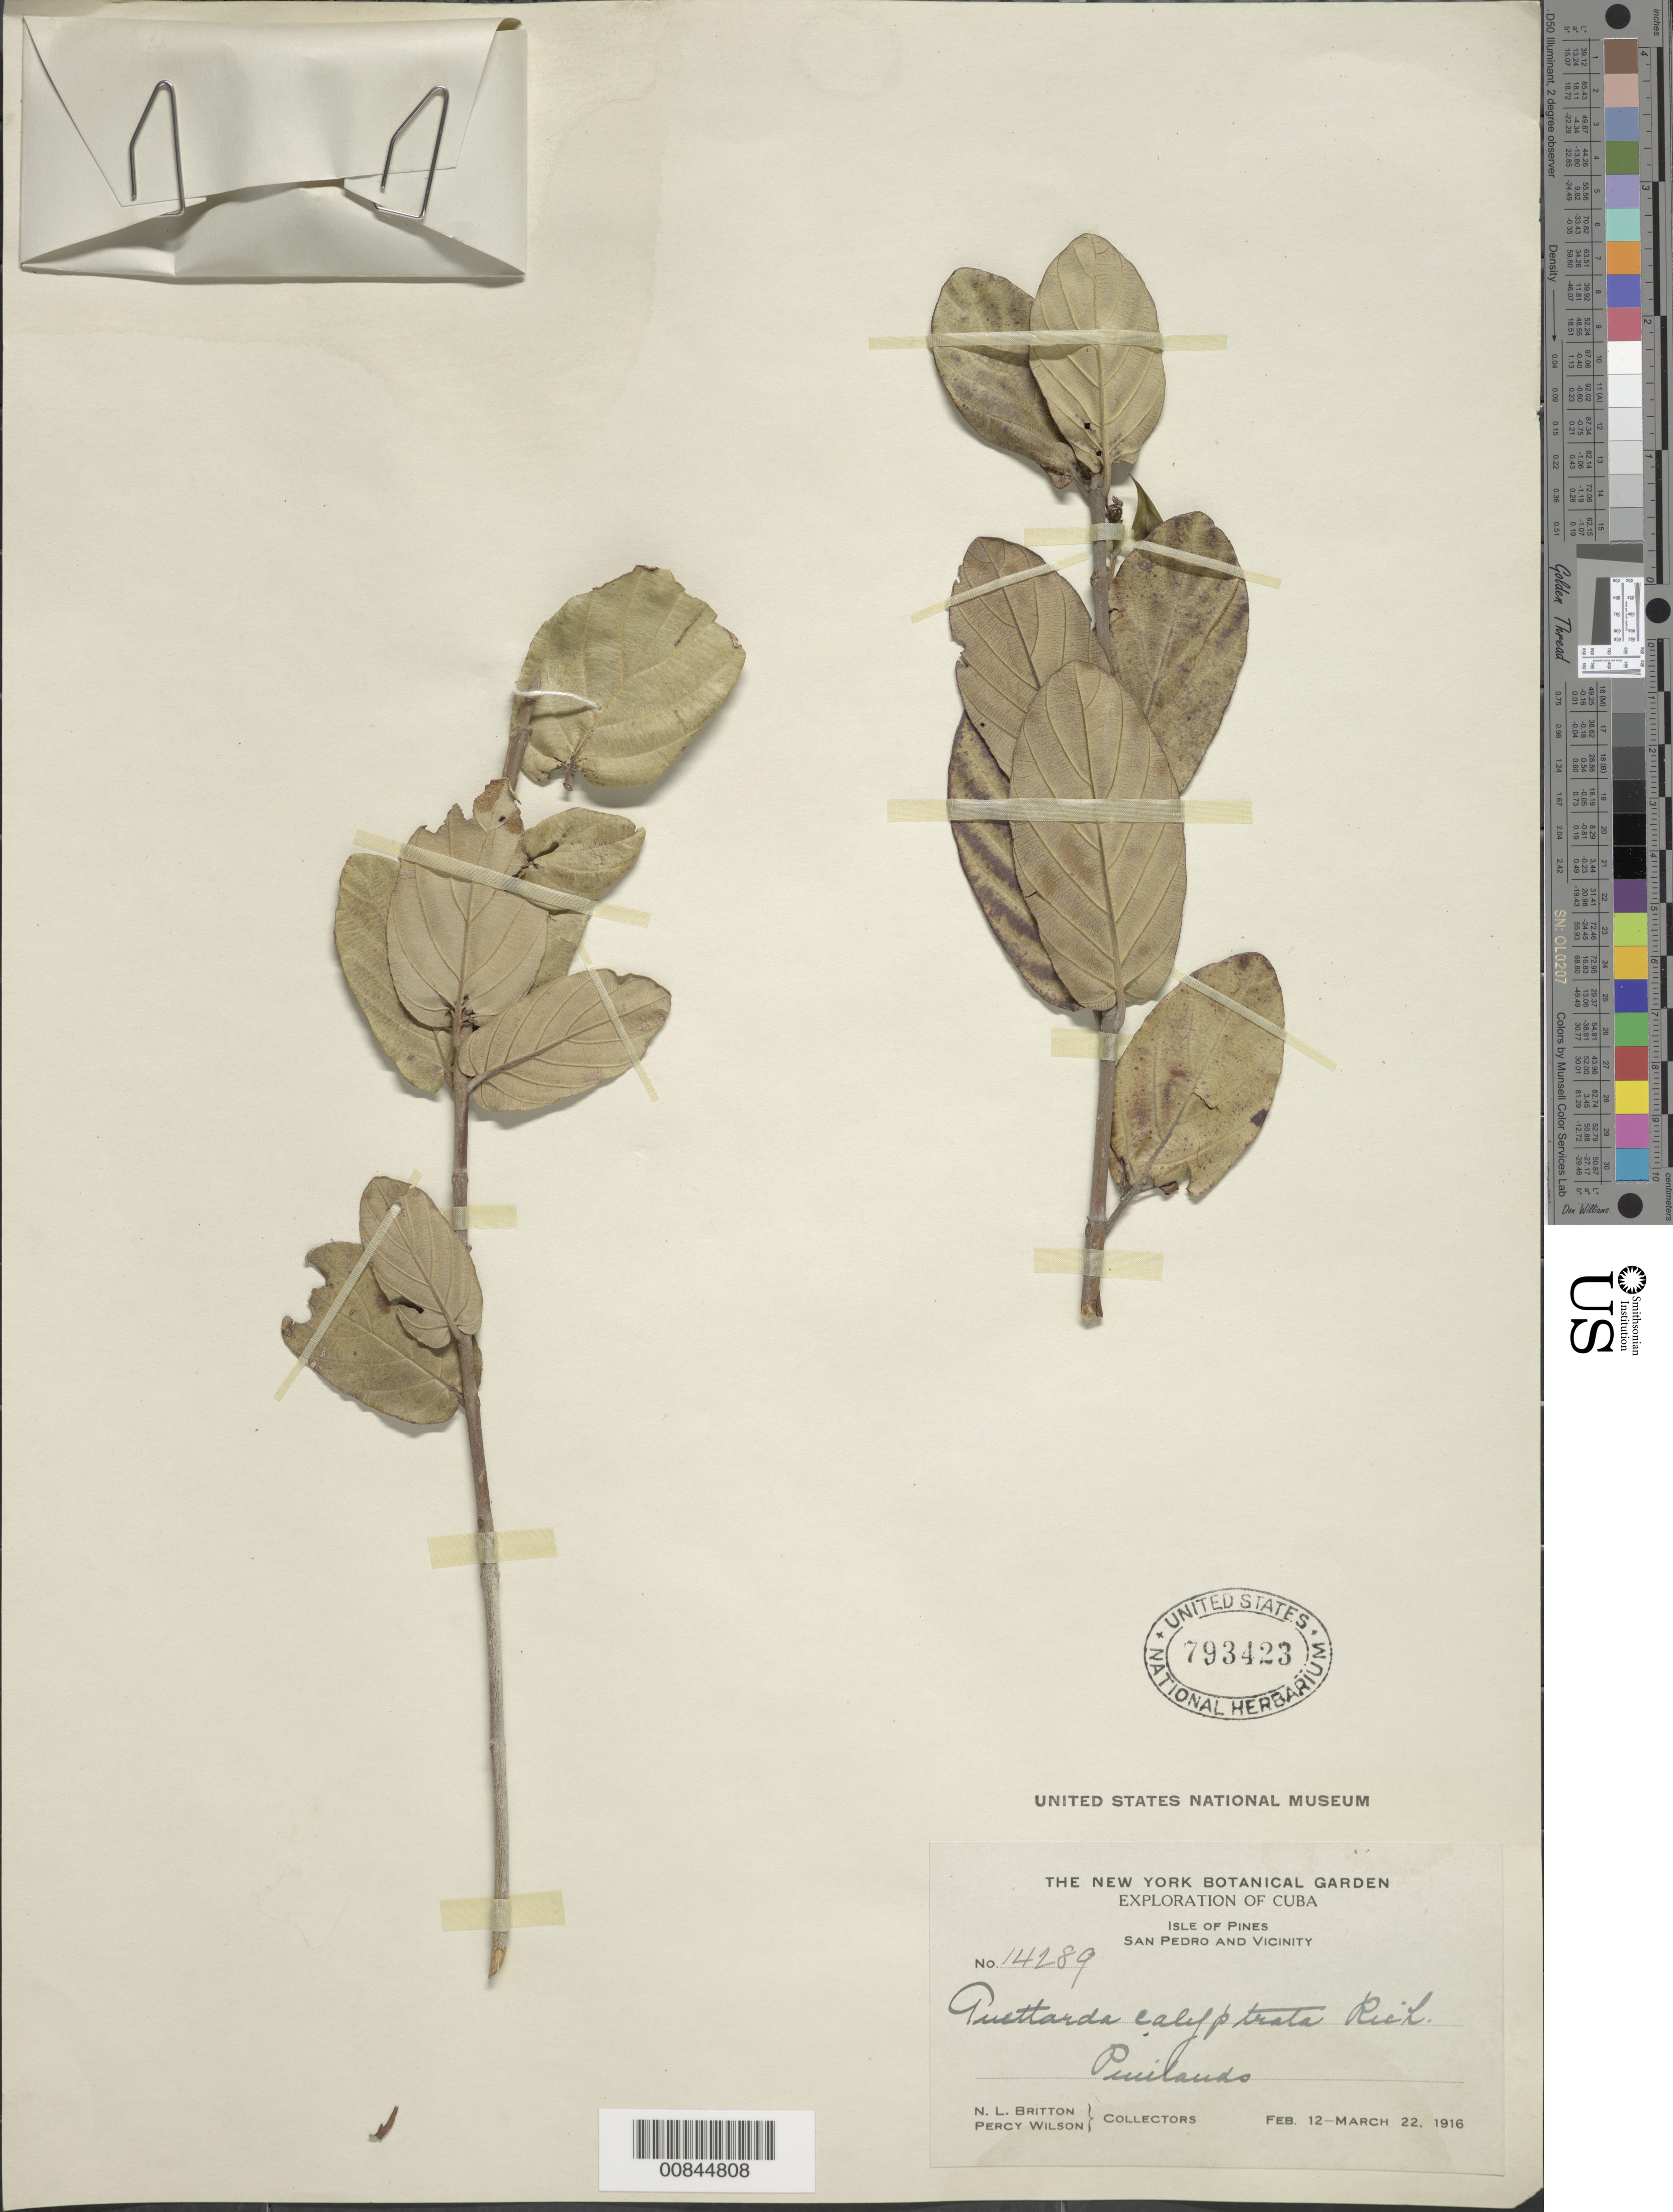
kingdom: Plantae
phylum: Tracheophyta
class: Magnoliopsida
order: Gentianales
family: Rubiaceae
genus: Guettarda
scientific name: Guettarda calyptrata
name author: A. Rich.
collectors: N. Britton, E. G. Britton & P. Wilson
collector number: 14289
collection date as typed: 12 Feb 1916 to 22 Mar 1916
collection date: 1916-02-12/1916-03-22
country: Cuba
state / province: Isla de La Juventud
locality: San Pedro and vicinity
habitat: Pinelands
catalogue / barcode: US 793423